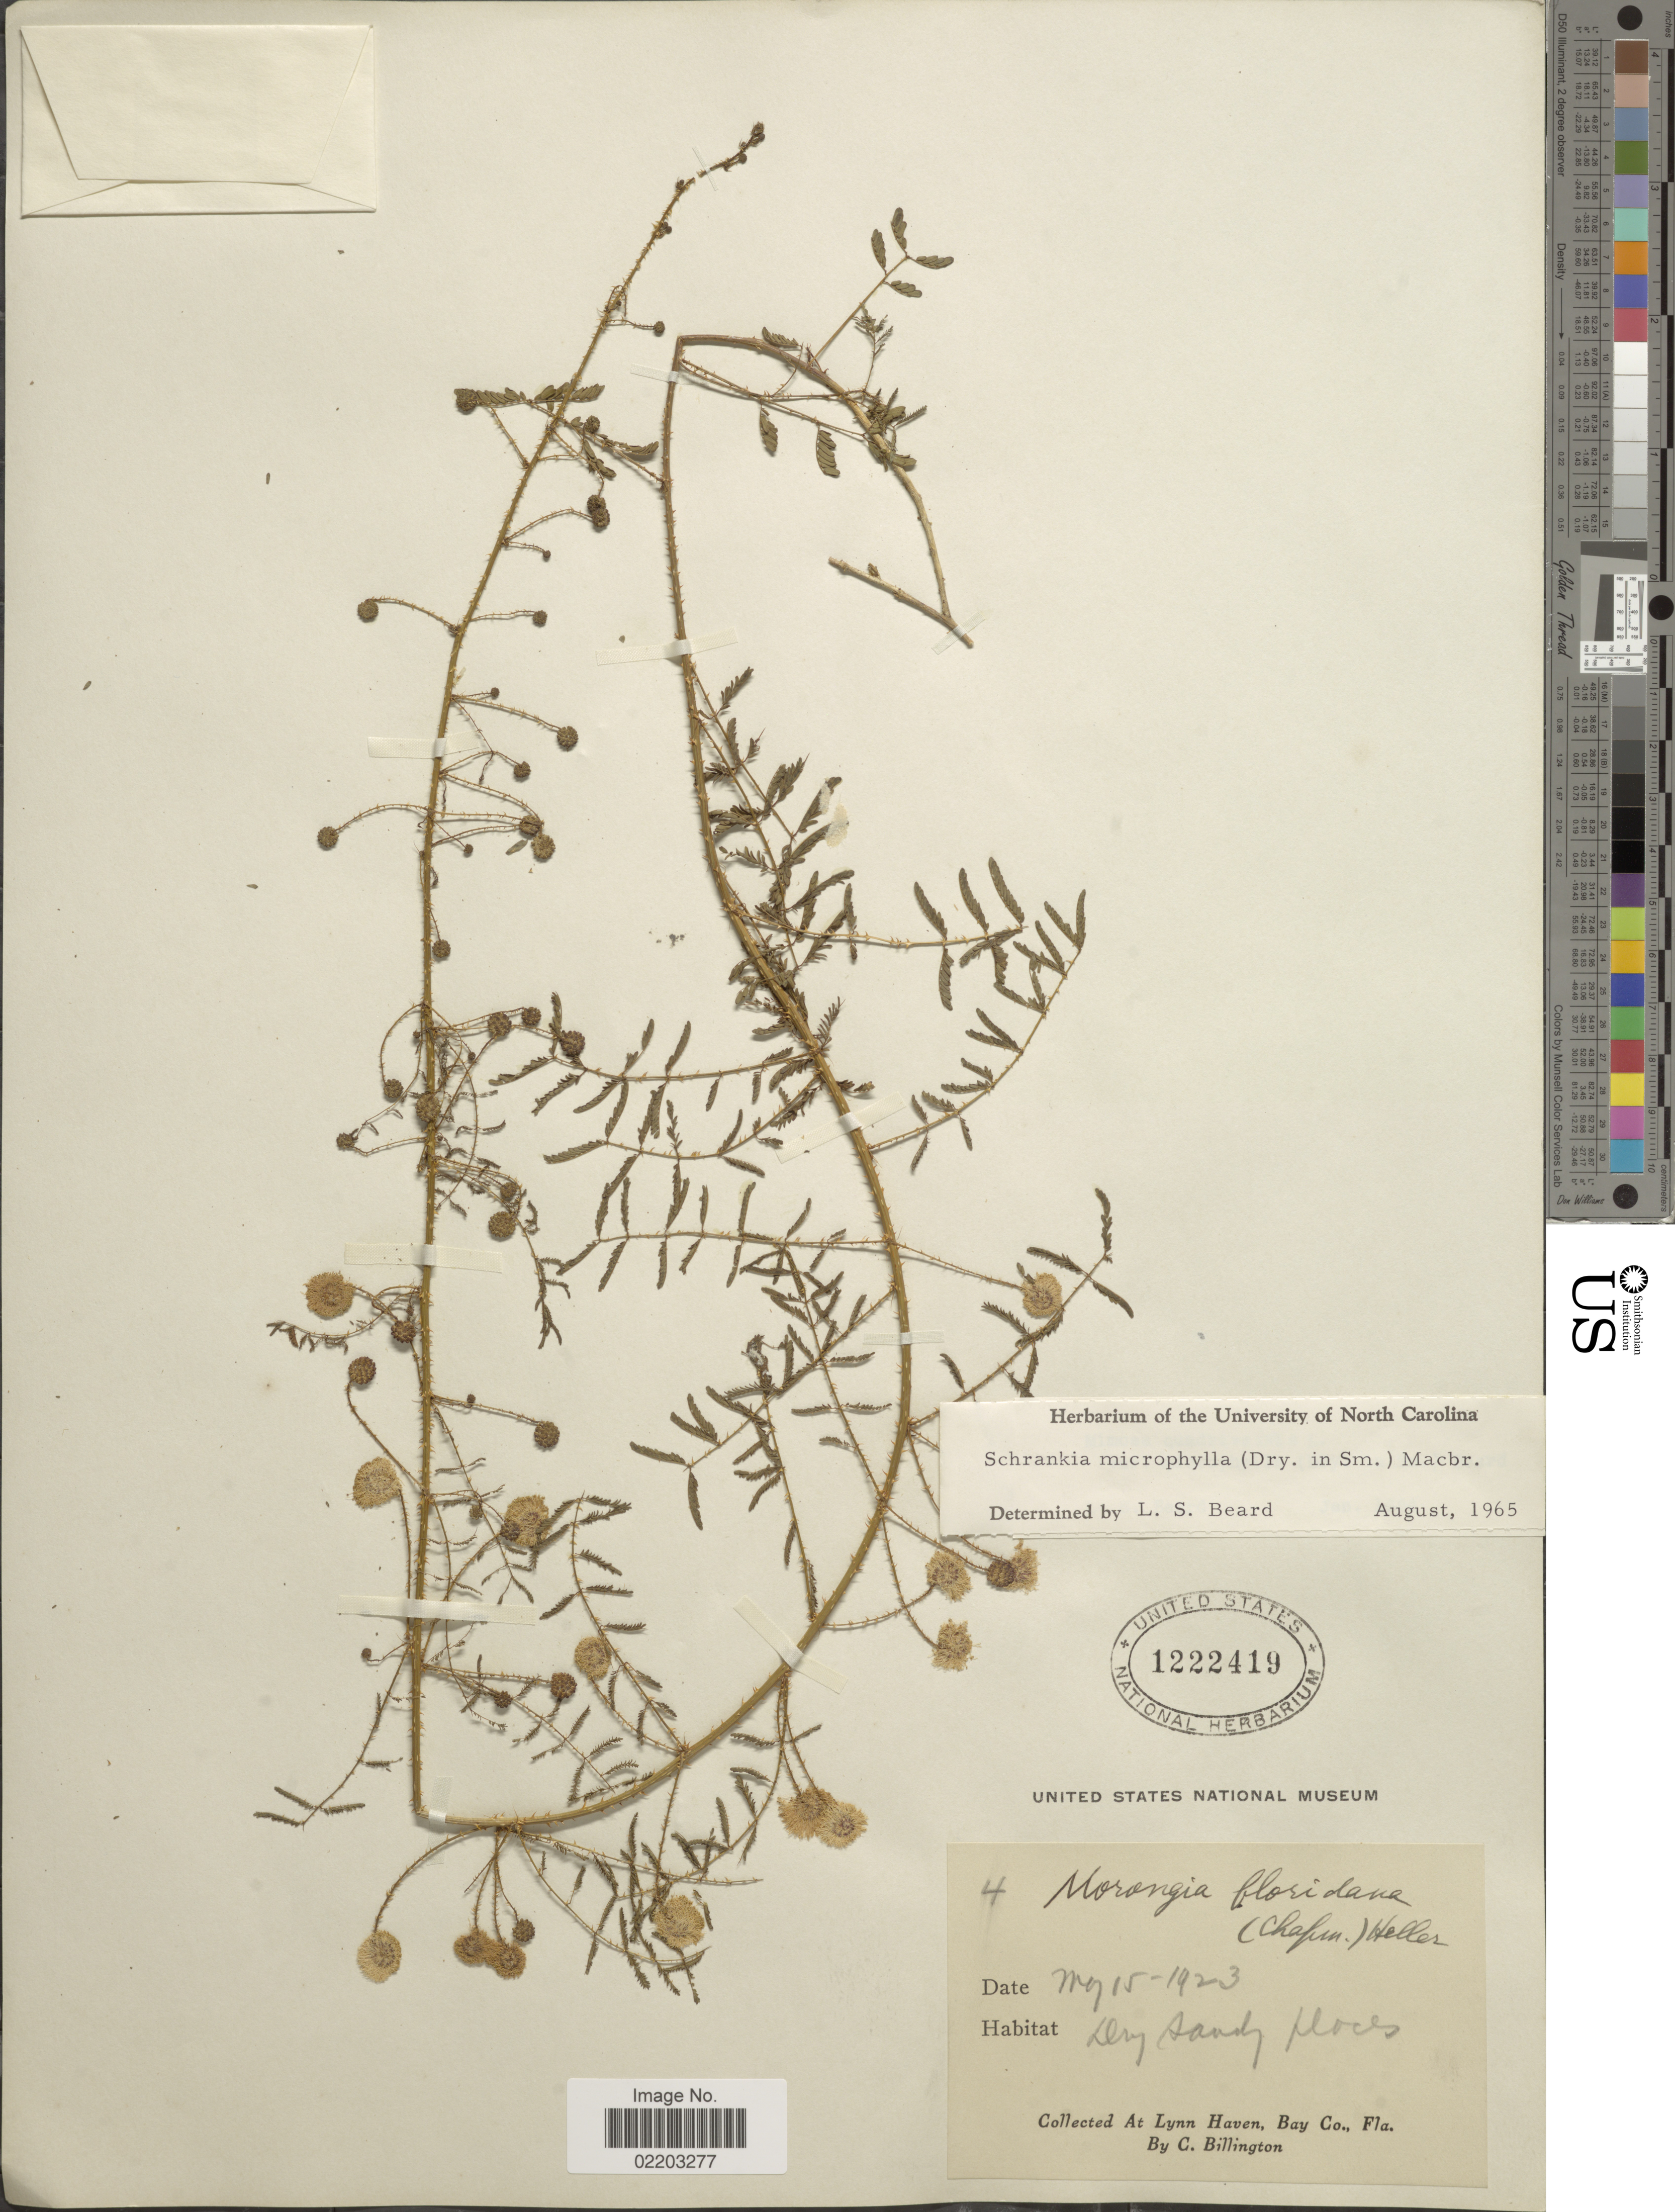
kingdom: Plantae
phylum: Tracheophyta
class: Magnoliopsida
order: Fabales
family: Fabaceae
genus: Mimosa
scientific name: Mimosa microphylla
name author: Dryand.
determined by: Strong, M. T., (US), Smithsonian Institution - National Museum of Natural History (UNITED STATES)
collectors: C. Billington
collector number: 4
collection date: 1923-05-15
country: United States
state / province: Florida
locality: Dry sandy places, At Lyn Haven, Bay Co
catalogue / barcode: US 1222419